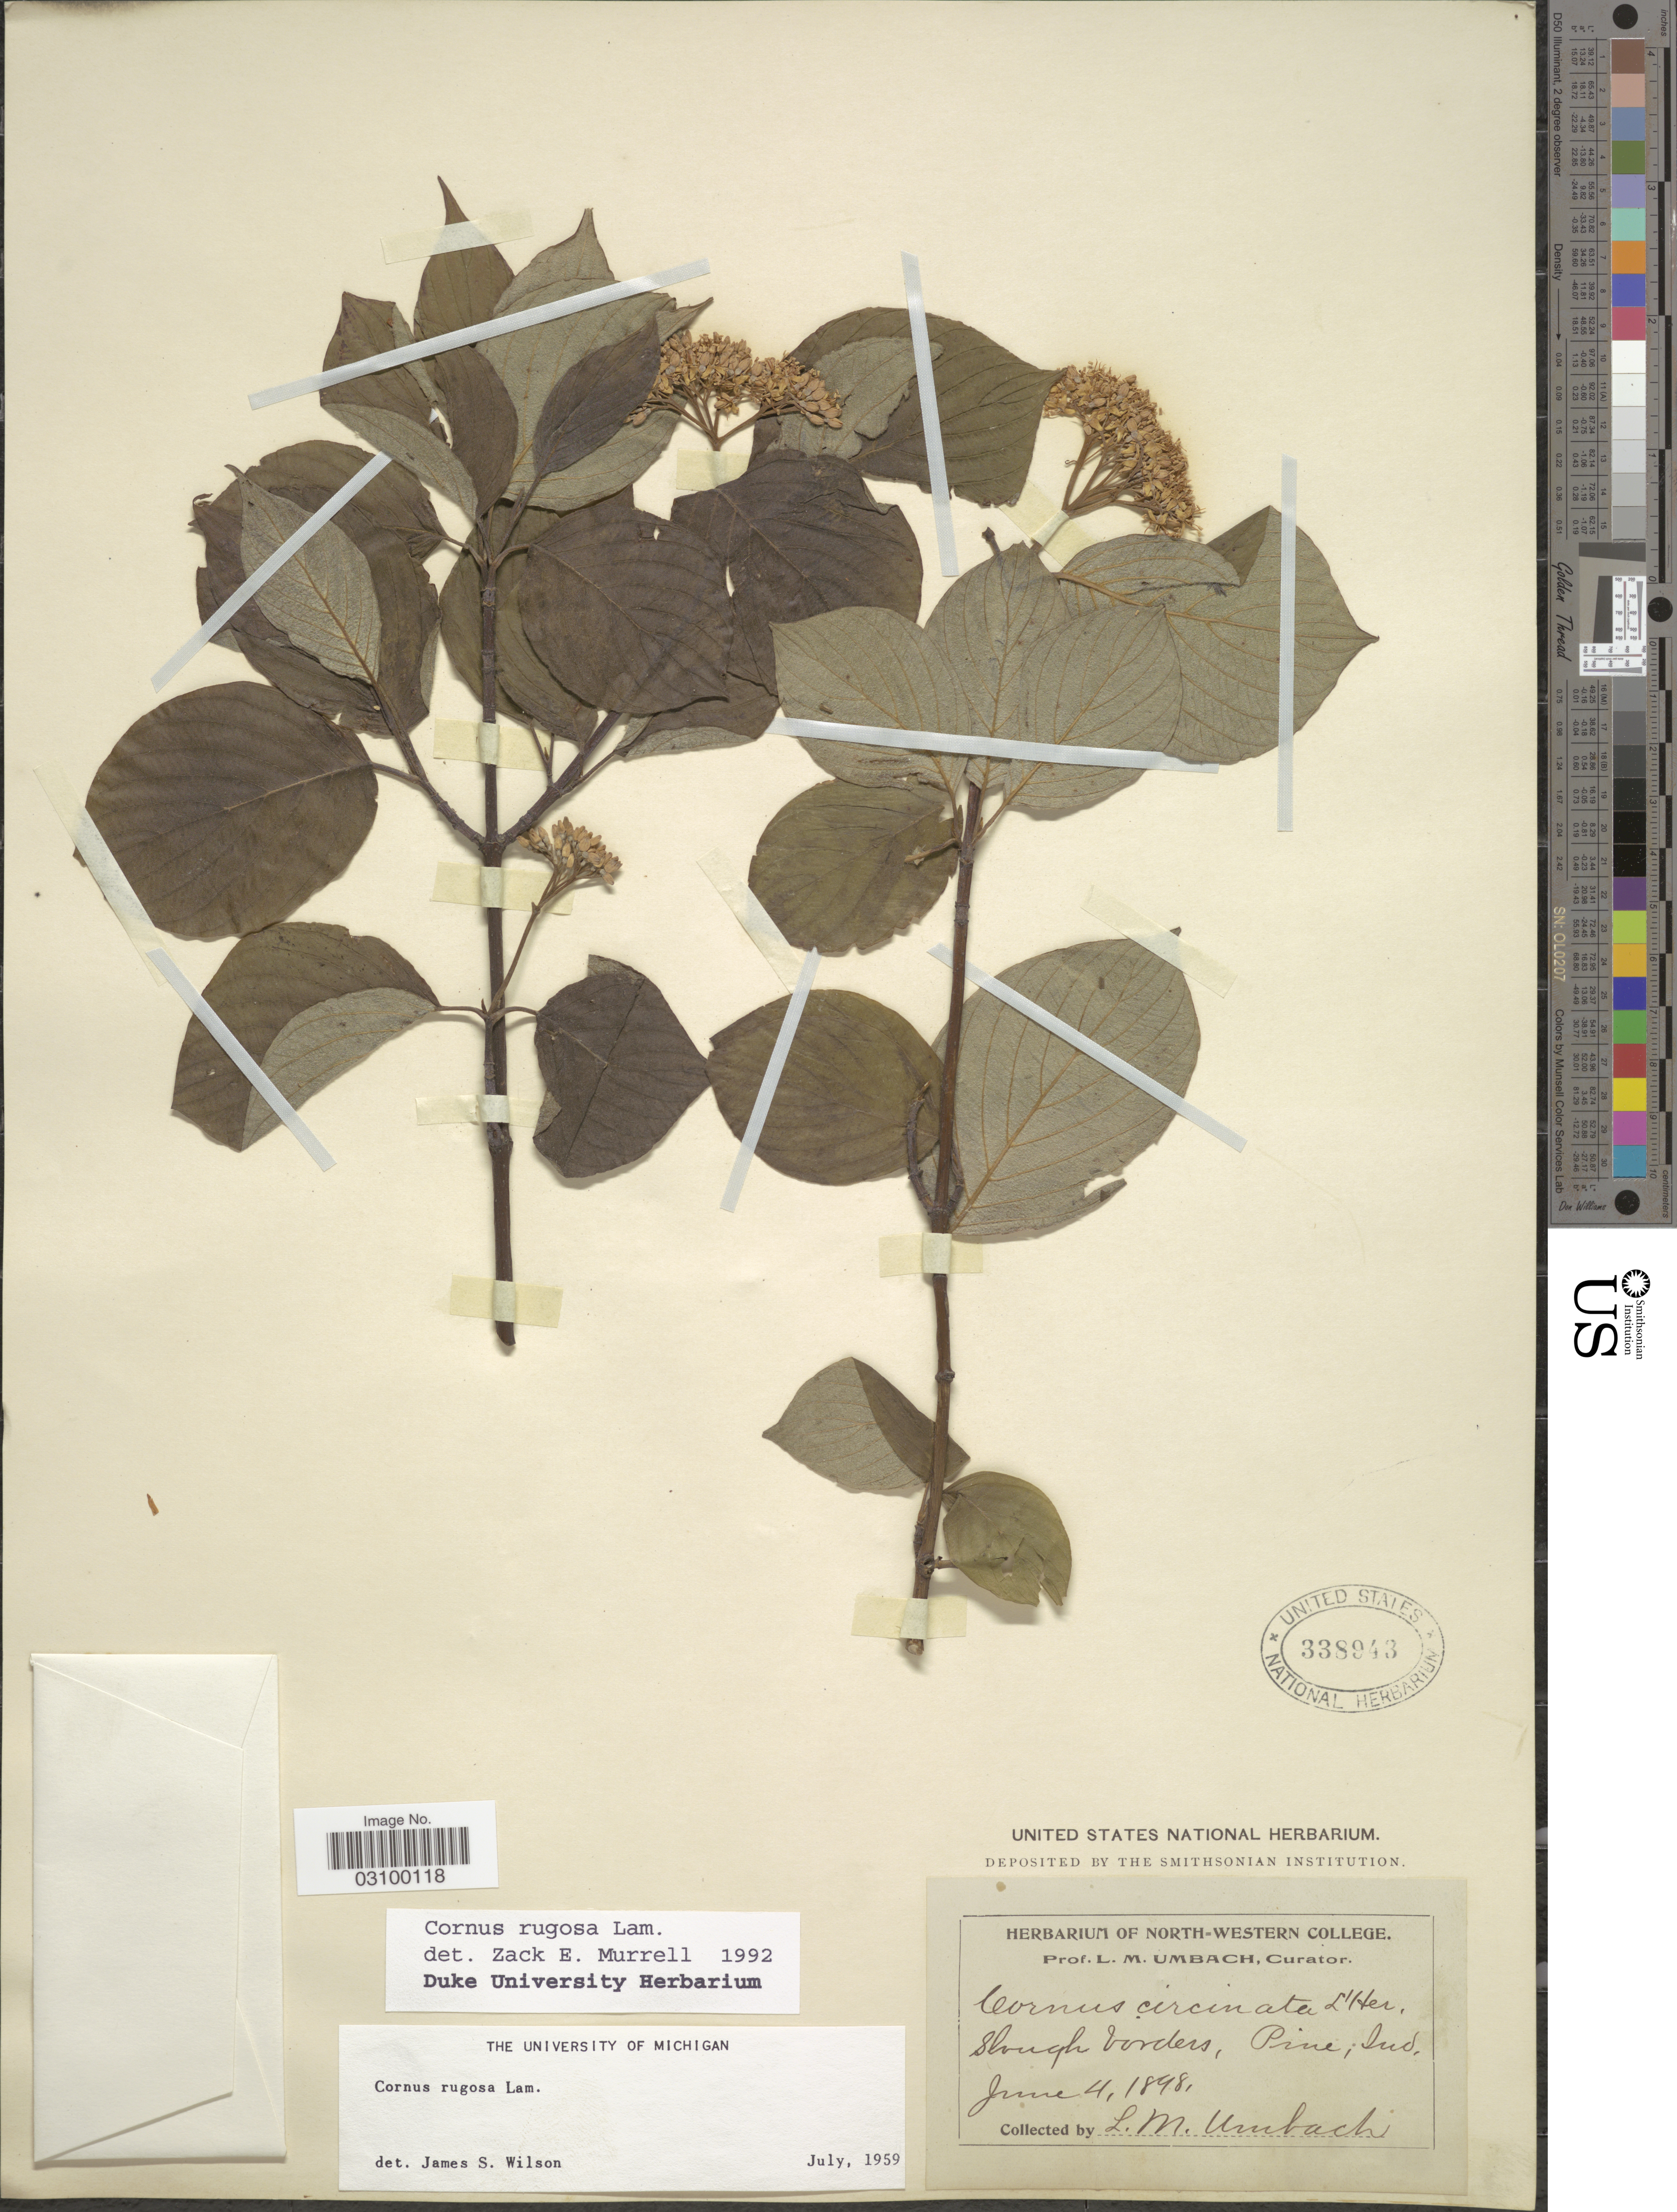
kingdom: Plantae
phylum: Tracheophyta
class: Magnoliopsida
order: Cornales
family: Cornaceae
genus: Cornus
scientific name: Cornus rugosa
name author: Lam.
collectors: L. M. Umbach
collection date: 1898-06-04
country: United States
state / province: Indiana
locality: Slough borders, Pine, Ind.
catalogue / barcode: US 338943